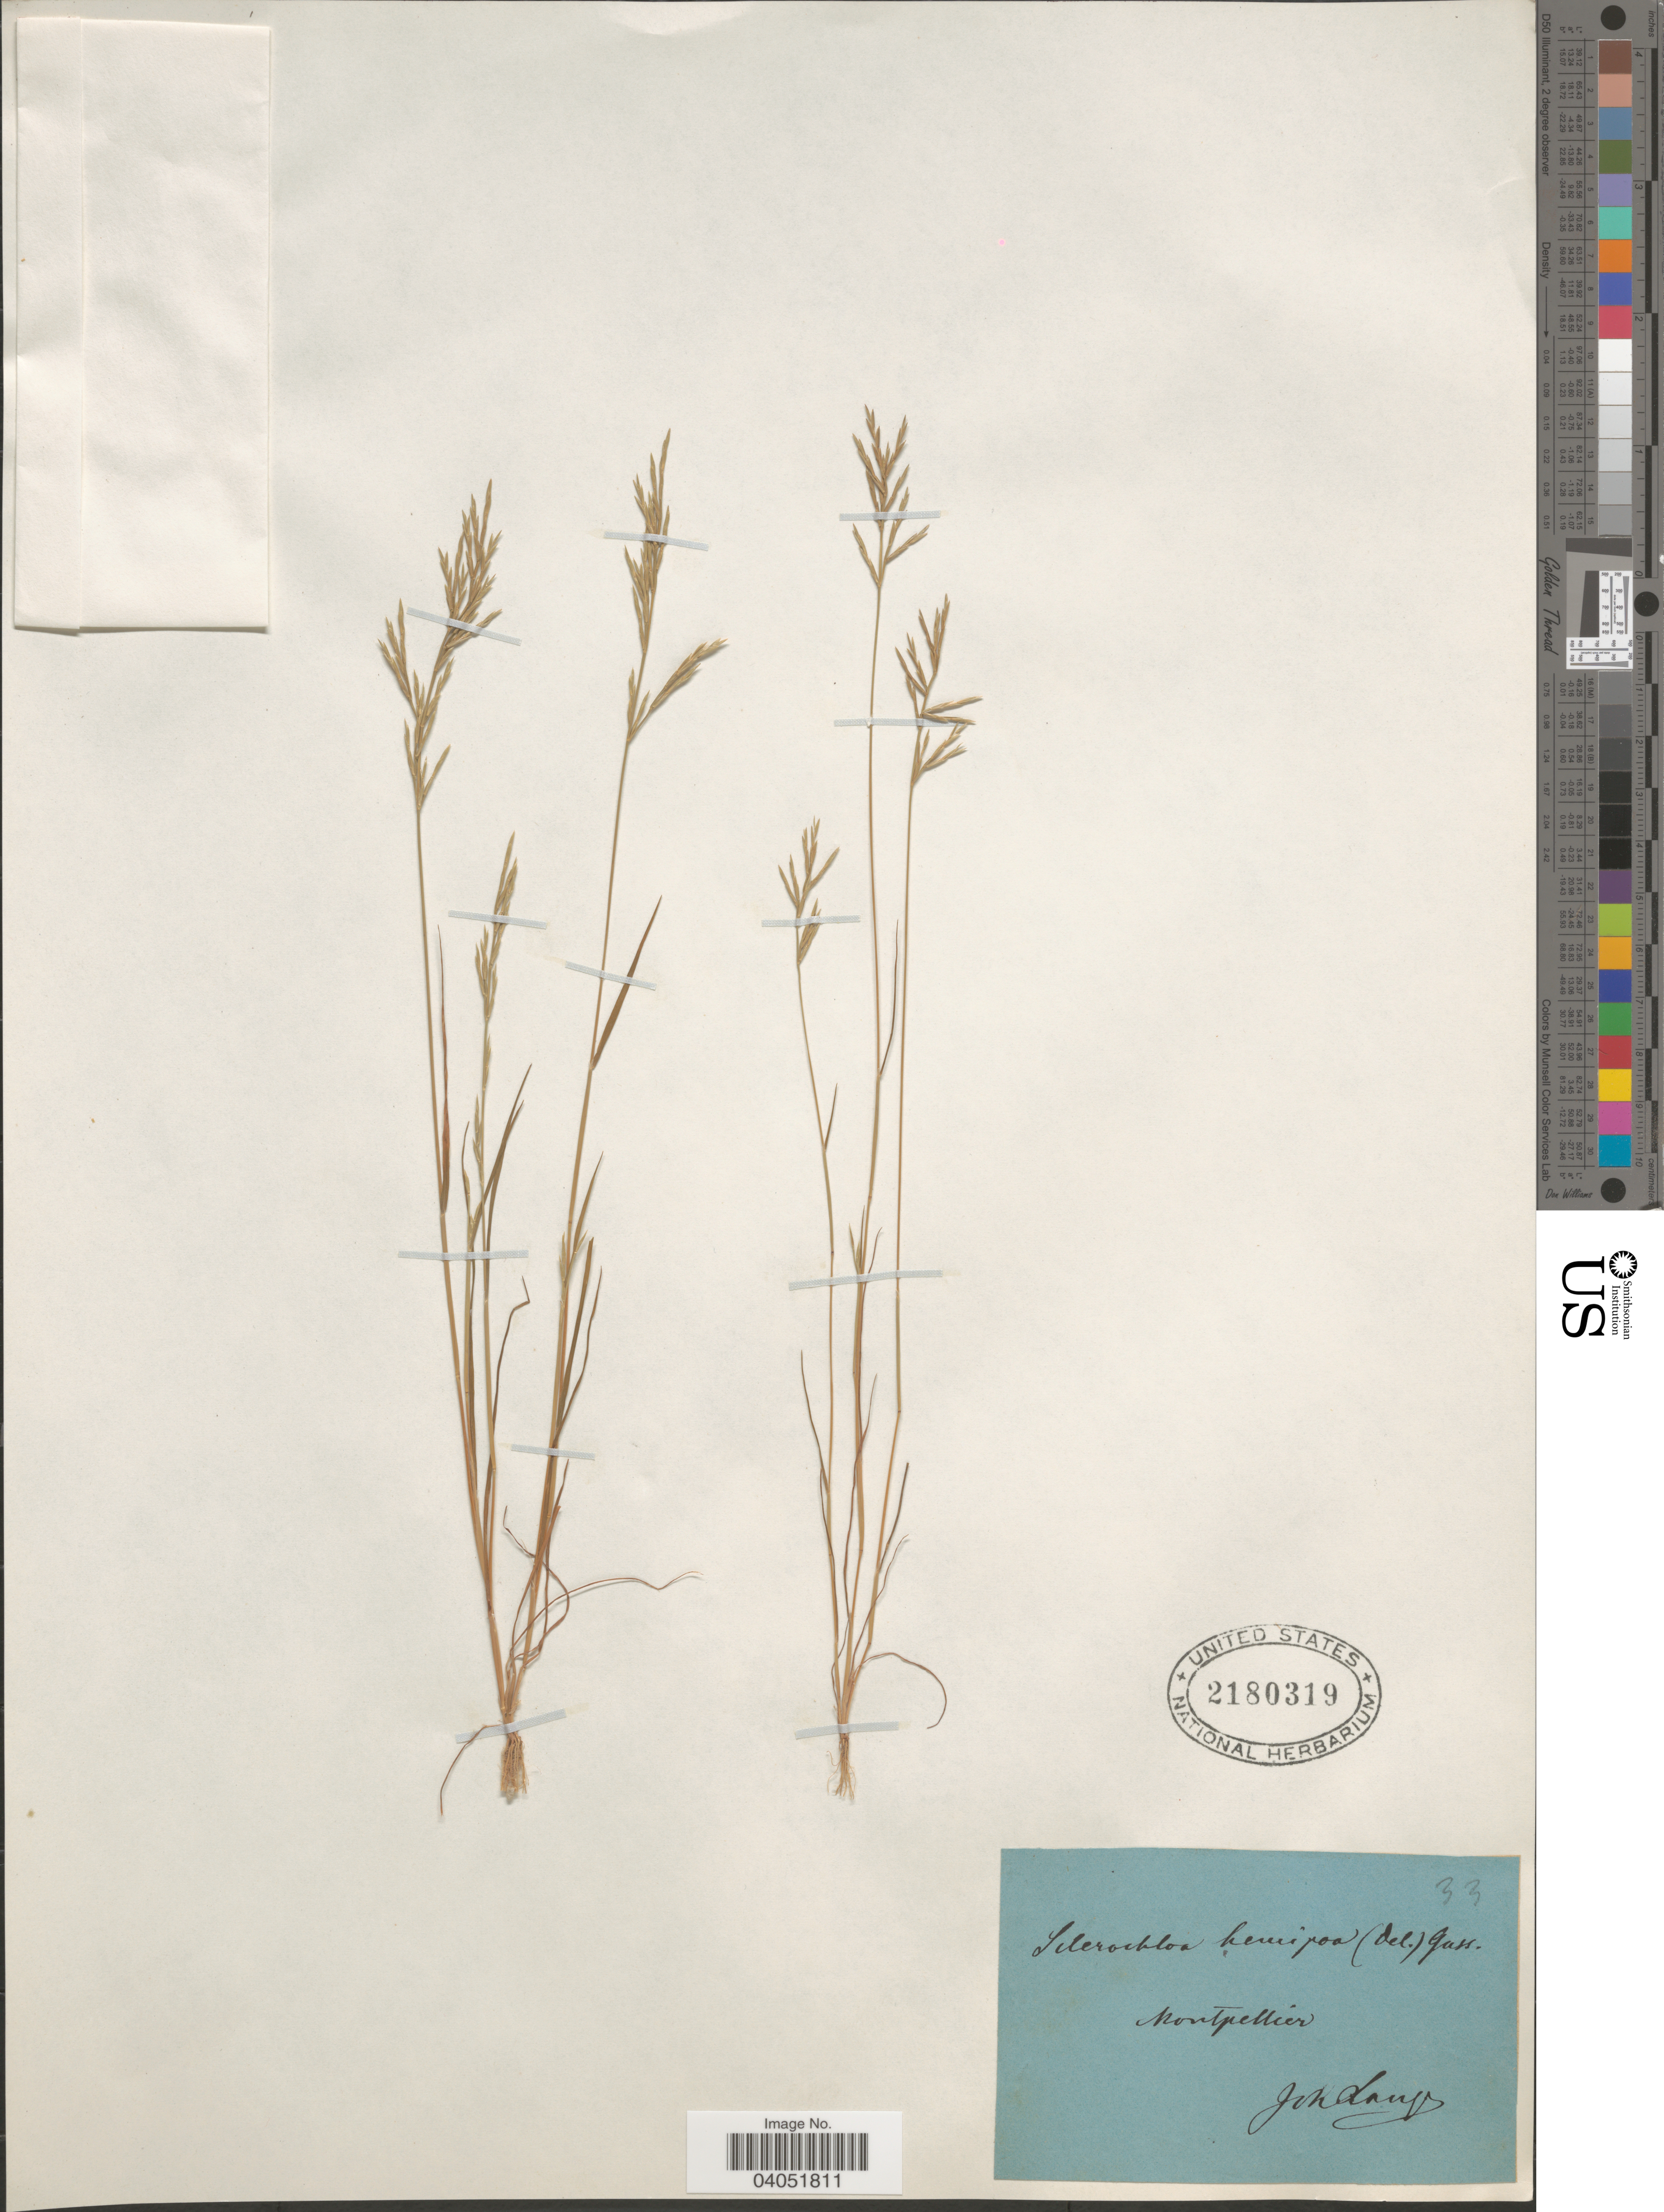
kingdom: Plantae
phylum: Tracheophyta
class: Liliopsida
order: Poales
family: Poaceae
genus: Cutandia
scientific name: Cutandia dichotoma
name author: (Forssk.) Trab.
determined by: Soreng, Robert J., Research Associate (BOT), Smithsonian Institution - National Museum of Natural History (UNITED STATES)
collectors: J. M. C. Lange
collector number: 33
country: France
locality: Montpellier.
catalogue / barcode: US 2180319